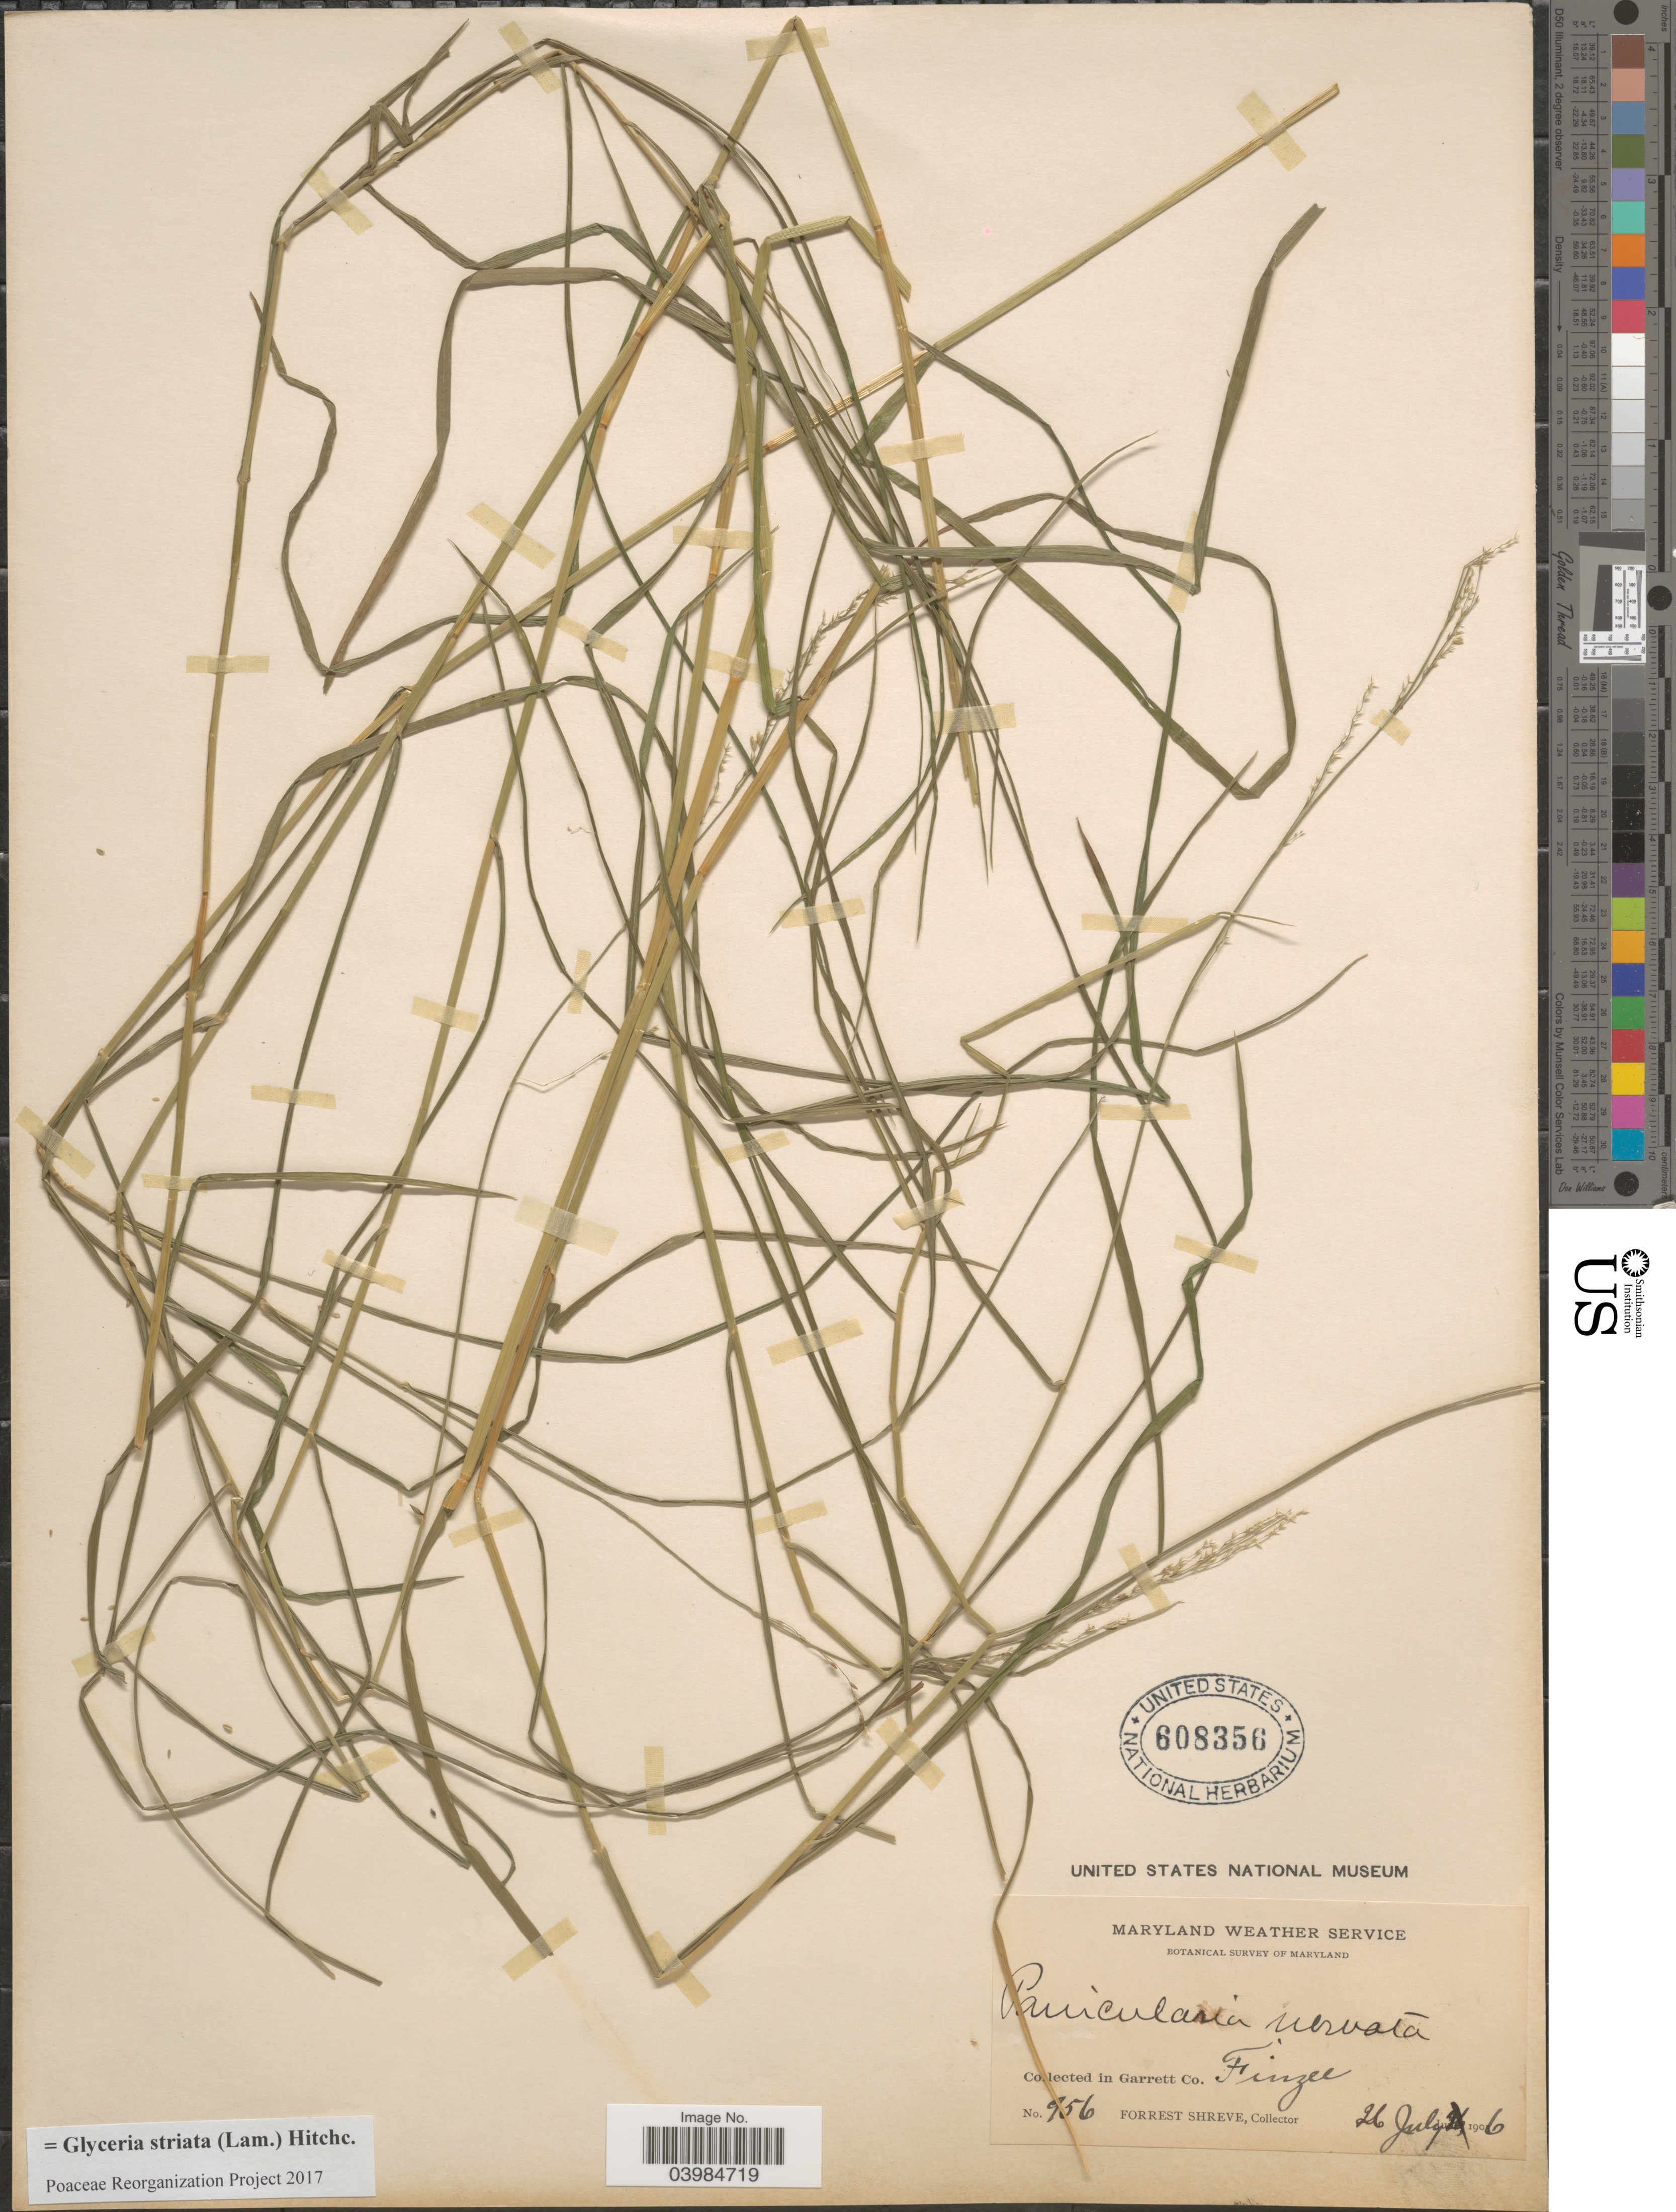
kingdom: Plantae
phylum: Tracheophyta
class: Liliopsida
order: Poales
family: Poaceae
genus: Glyceria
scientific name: Glyceria striata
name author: (Lam.) Hitchc.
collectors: F. Shreve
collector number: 956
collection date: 1906-07-26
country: United States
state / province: Maryland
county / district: Garrett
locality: In Garrett Co. Finzee.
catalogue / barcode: US 608356